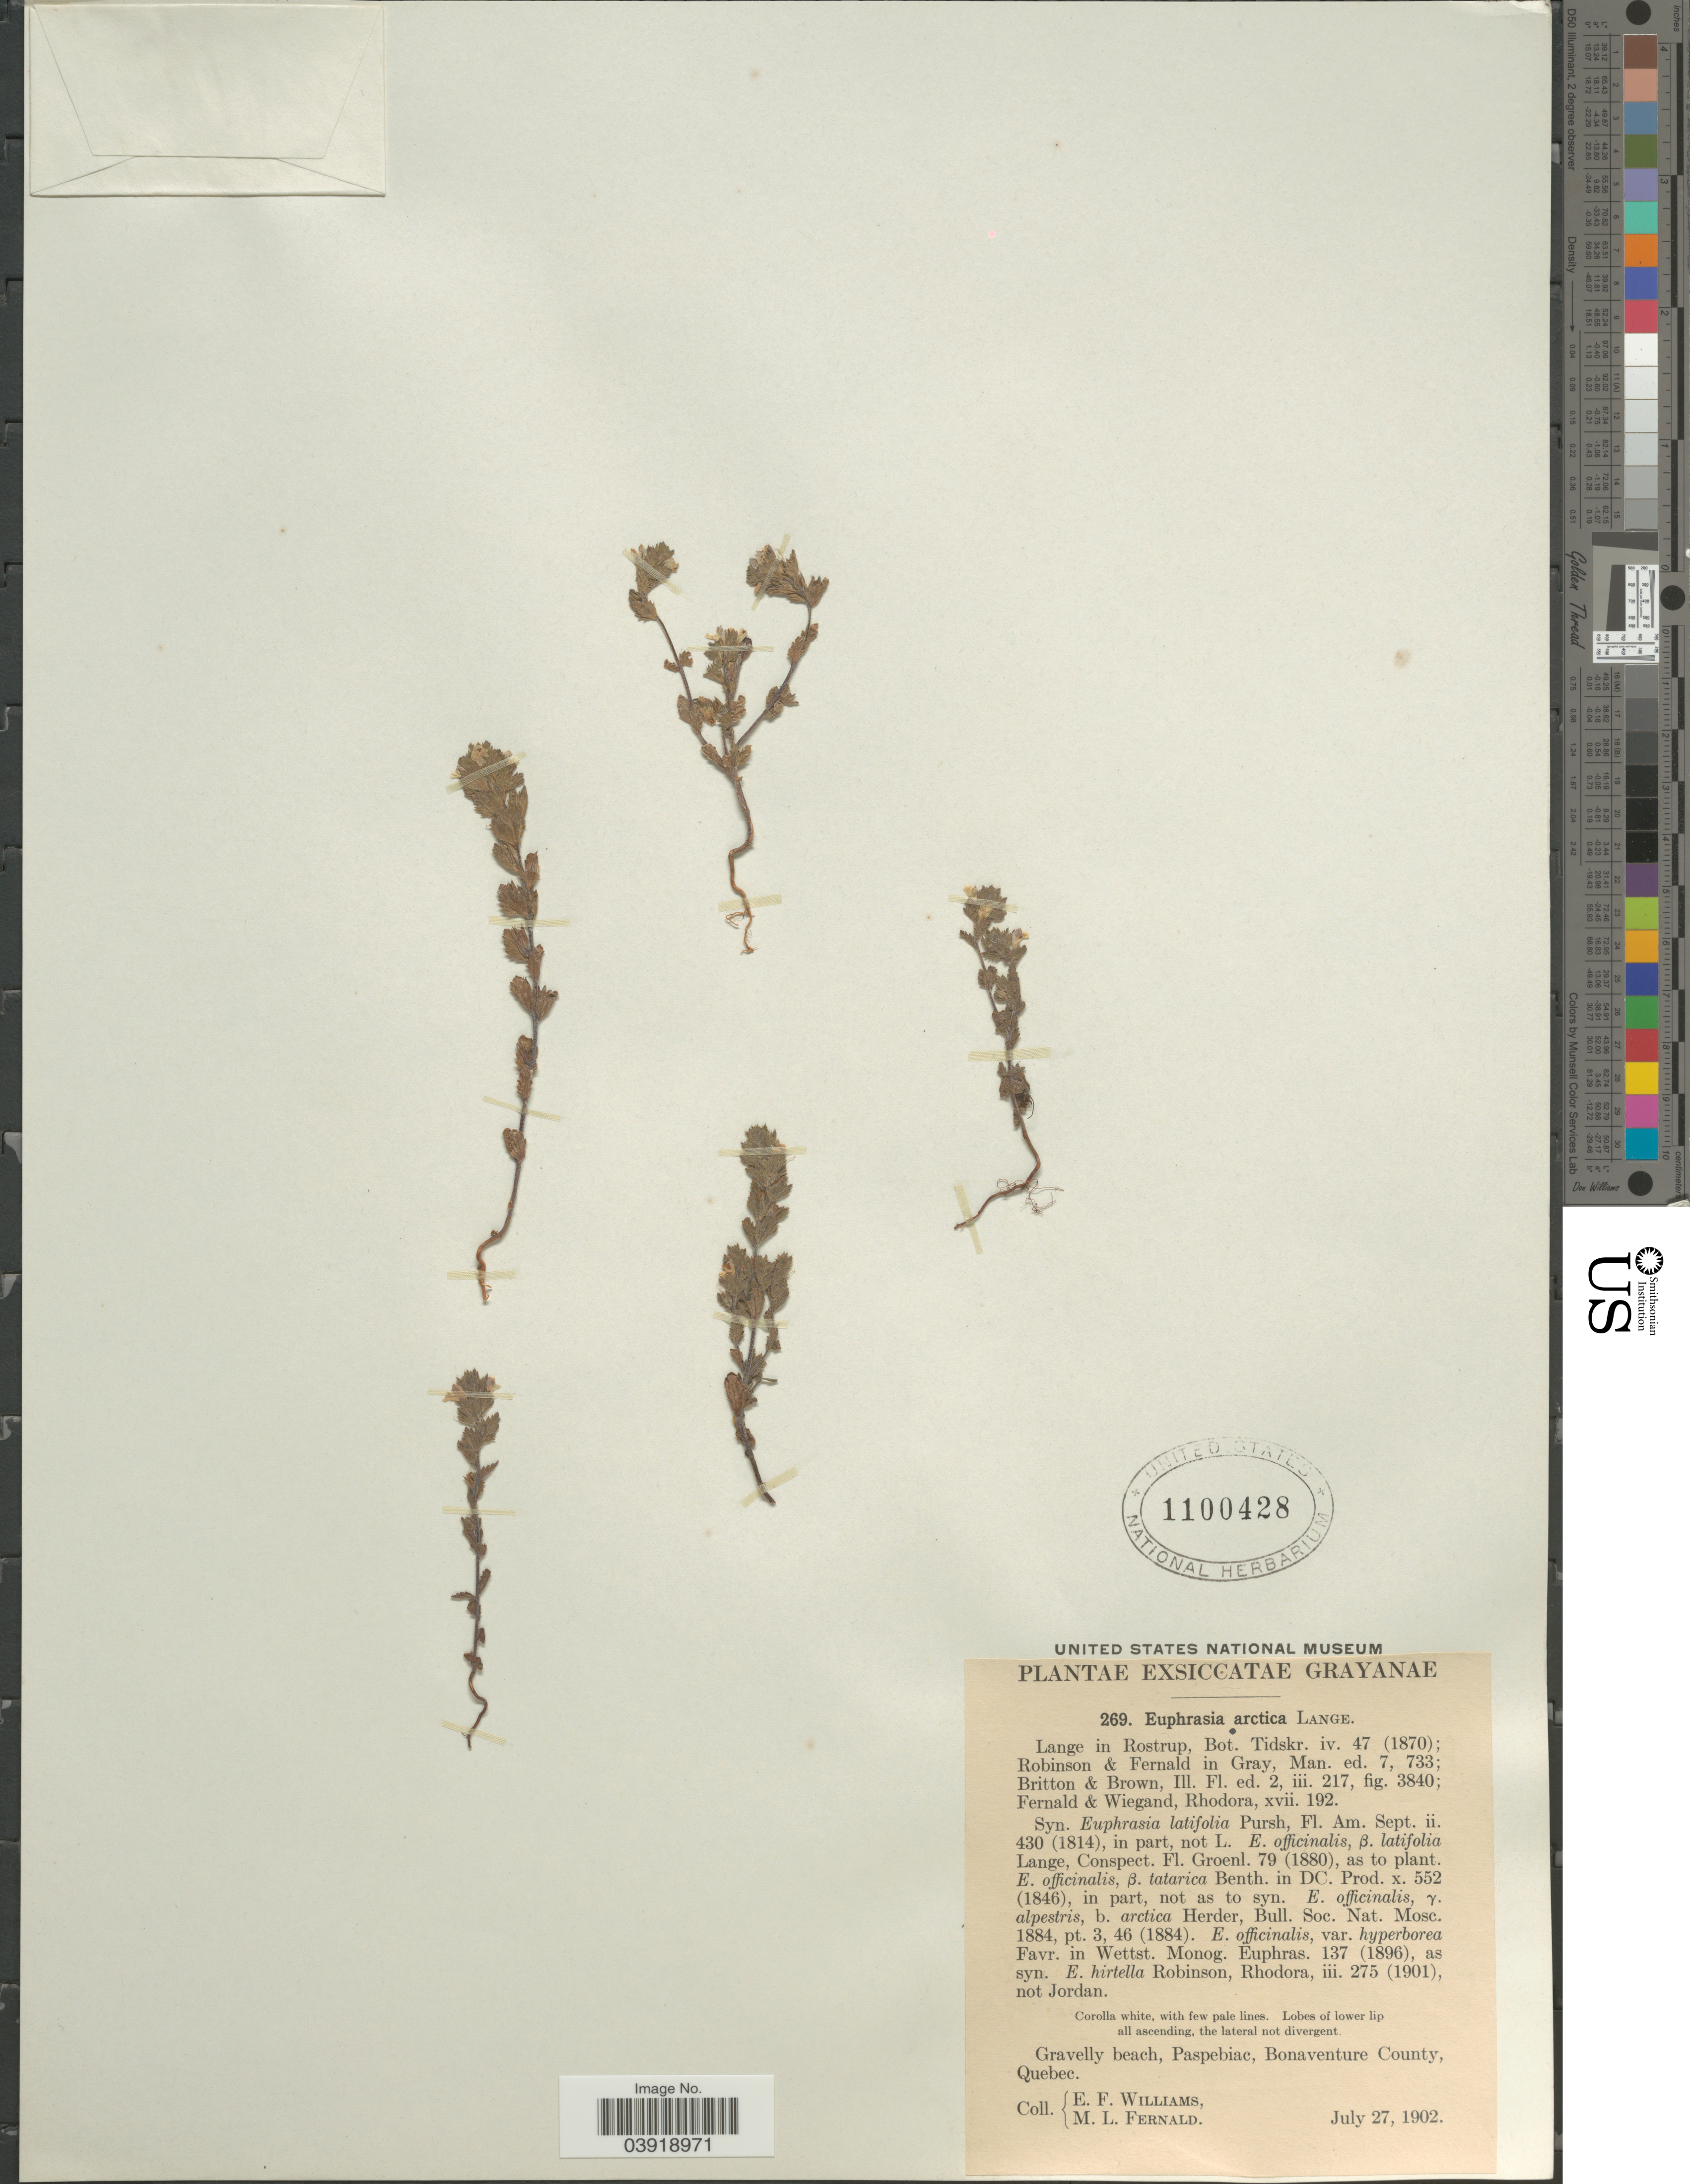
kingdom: Plantae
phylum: Tracheophyta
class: Magnoliopsida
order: Lamiales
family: Orobanchaceae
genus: Euphrasia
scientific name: Euphrasia arctica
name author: Lange ex Rostrup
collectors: E. Williams & M. L. Fernald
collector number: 269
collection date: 1902-07-27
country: Canada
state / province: Quebec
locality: Paspebiac, Bonaventure County.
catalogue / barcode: US 1100428